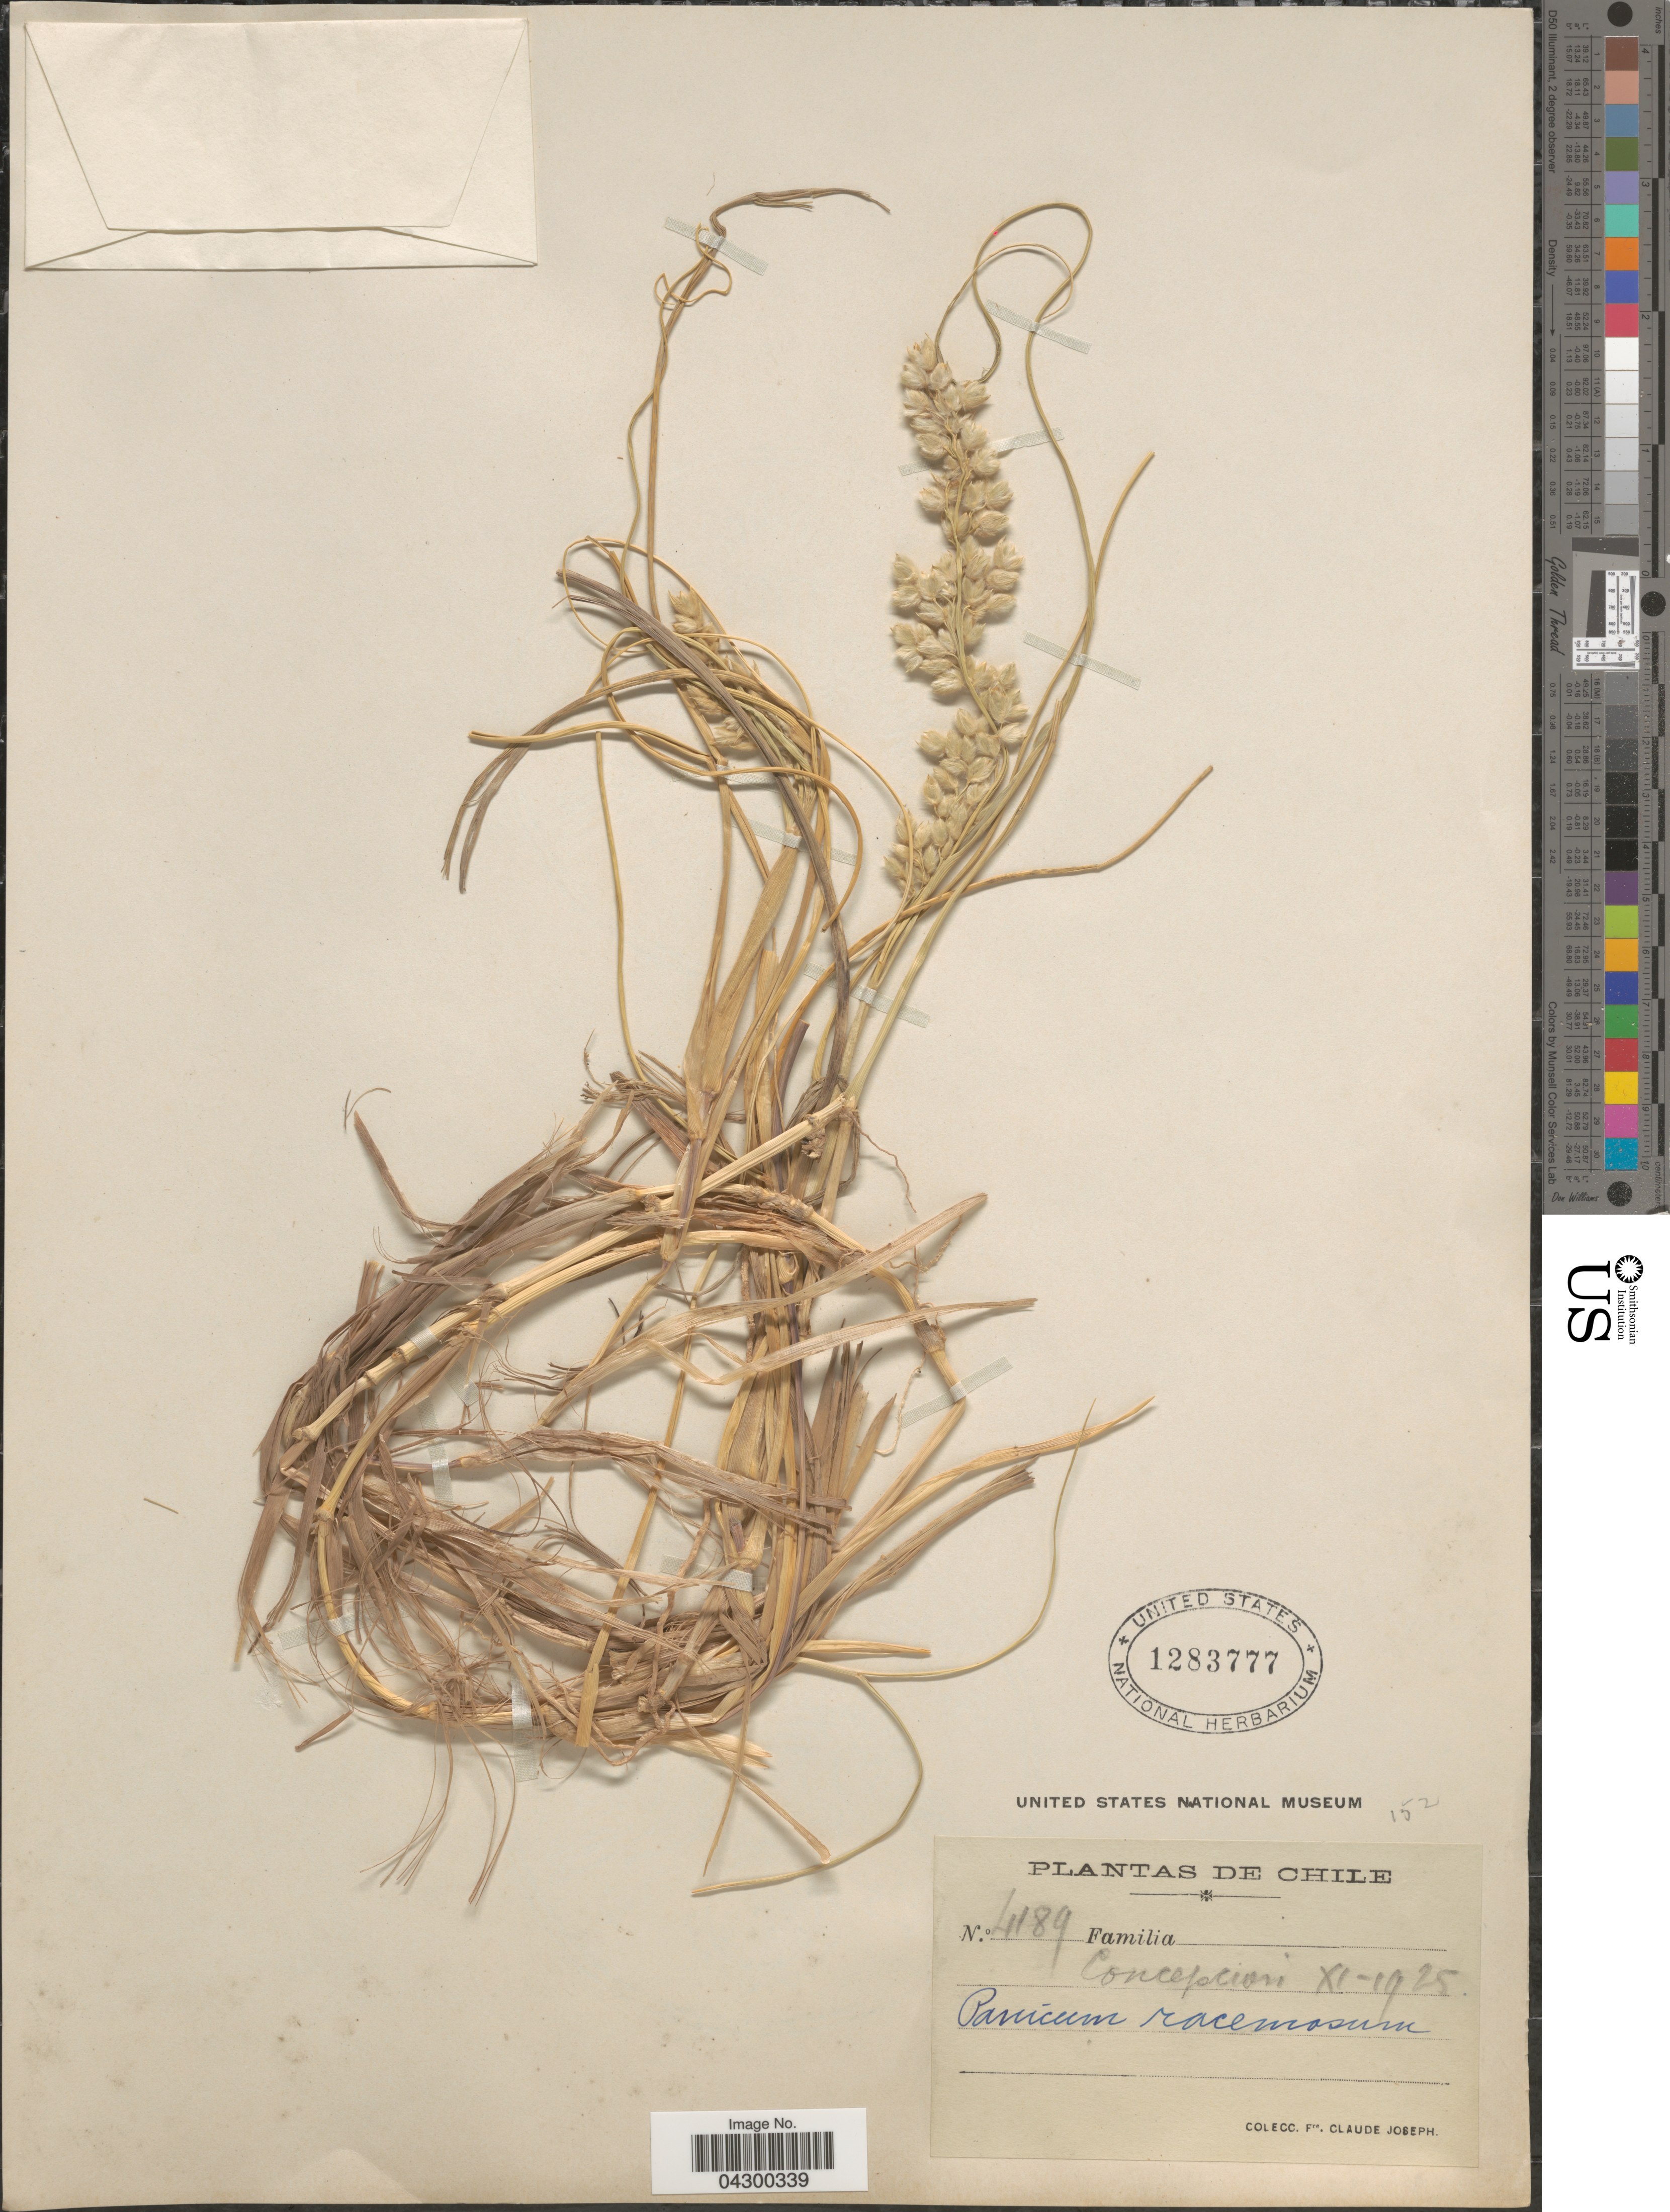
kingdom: Plantae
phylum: Tracheophyta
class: Liliopsida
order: Poales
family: Poaceae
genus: Panicum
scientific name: Panicum racemosum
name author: (P. Beauv.) Spreng.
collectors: Bro. Claude-Joseph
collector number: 4189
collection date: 1925-11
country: Chile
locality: Concepcion.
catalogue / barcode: US 1283777